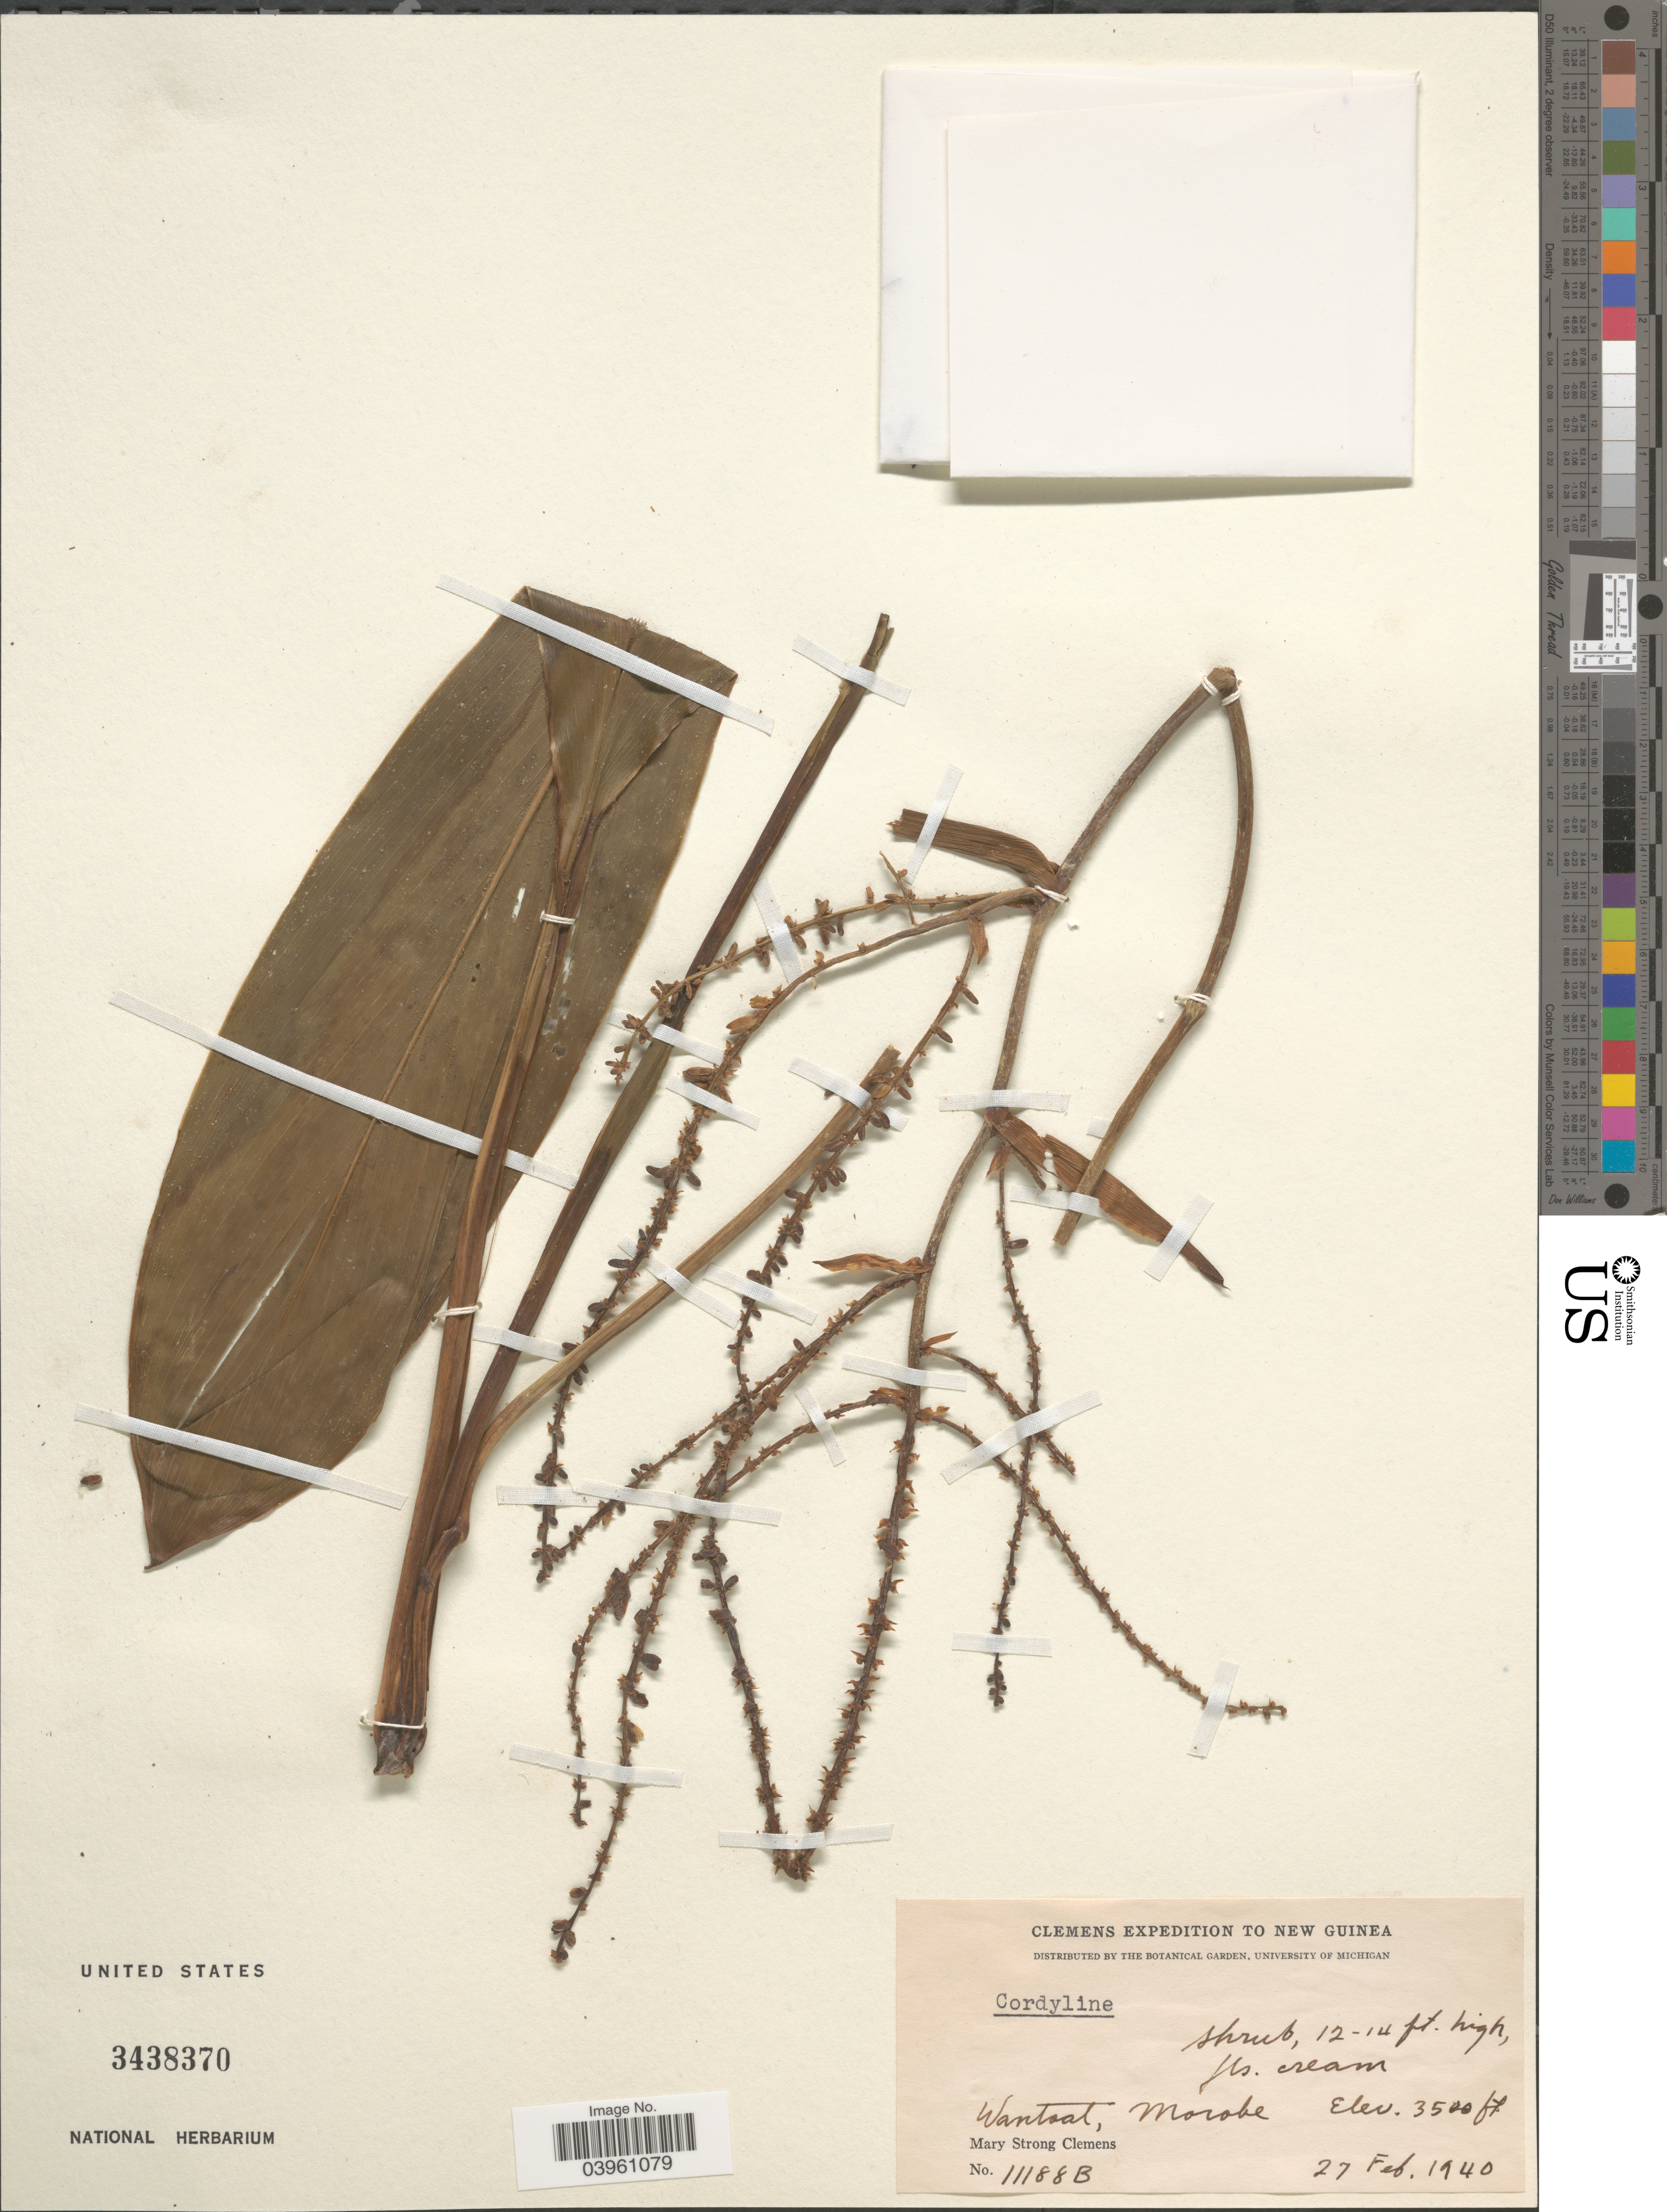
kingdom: Plantae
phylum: Tracheophyta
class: Liliopsida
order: Asparagales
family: Asparagaceae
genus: Cordyline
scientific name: Cordyline sp.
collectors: M. S. Clemens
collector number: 11188B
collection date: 1940-02-27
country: Papua New Guinea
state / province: Morobe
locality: New Guinea. Wantoat.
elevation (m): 1067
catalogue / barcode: US 3438370